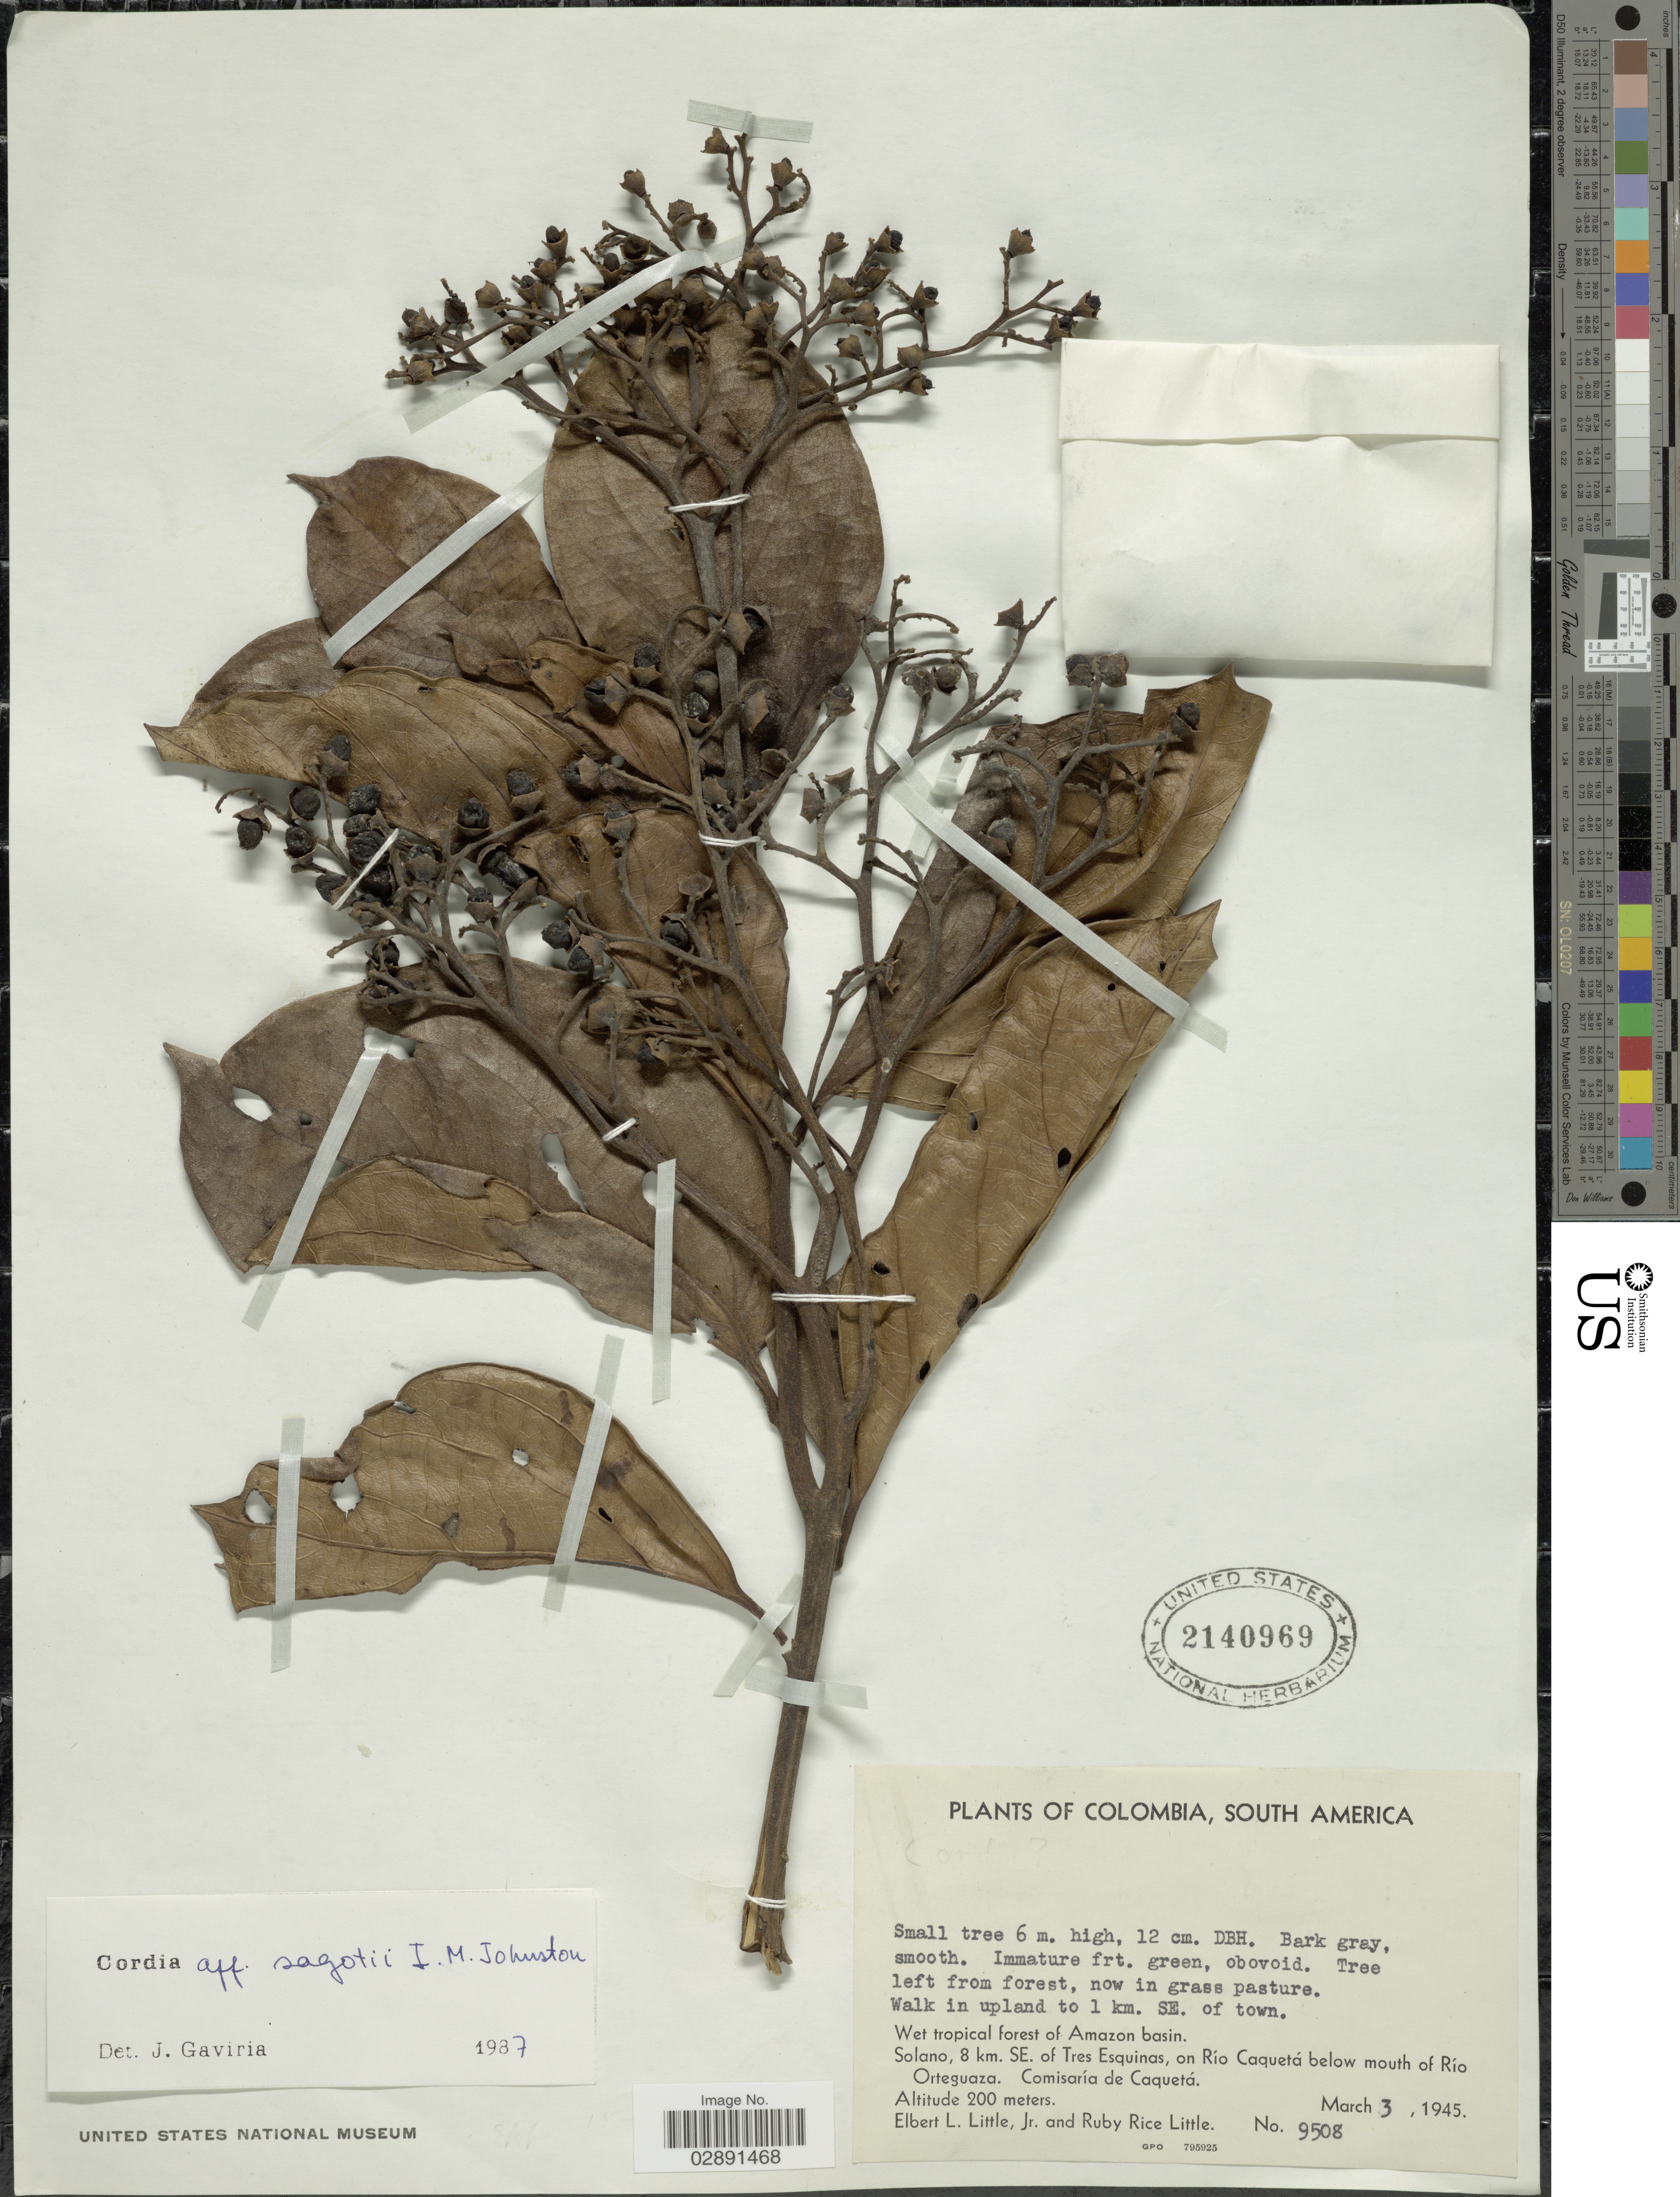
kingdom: Plantae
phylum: Tracheophyta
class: Magnoliopsida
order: Boraginales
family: Cordiaceae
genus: Cordia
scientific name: Cordia sagotii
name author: I.M. Johnst.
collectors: E. L. Little & R. R. Little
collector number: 9508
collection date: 1945-03-03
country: Colombia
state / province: Caquetá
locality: Walk in upland to 1 km. SE. of town. Amazon basin. Solano, 8 km. SE. of Tres Esquinas, on Río Caquetá below mouth of Río Orteguaza. Comisaría de Caquetá.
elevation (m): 200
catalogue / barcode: US 2140969